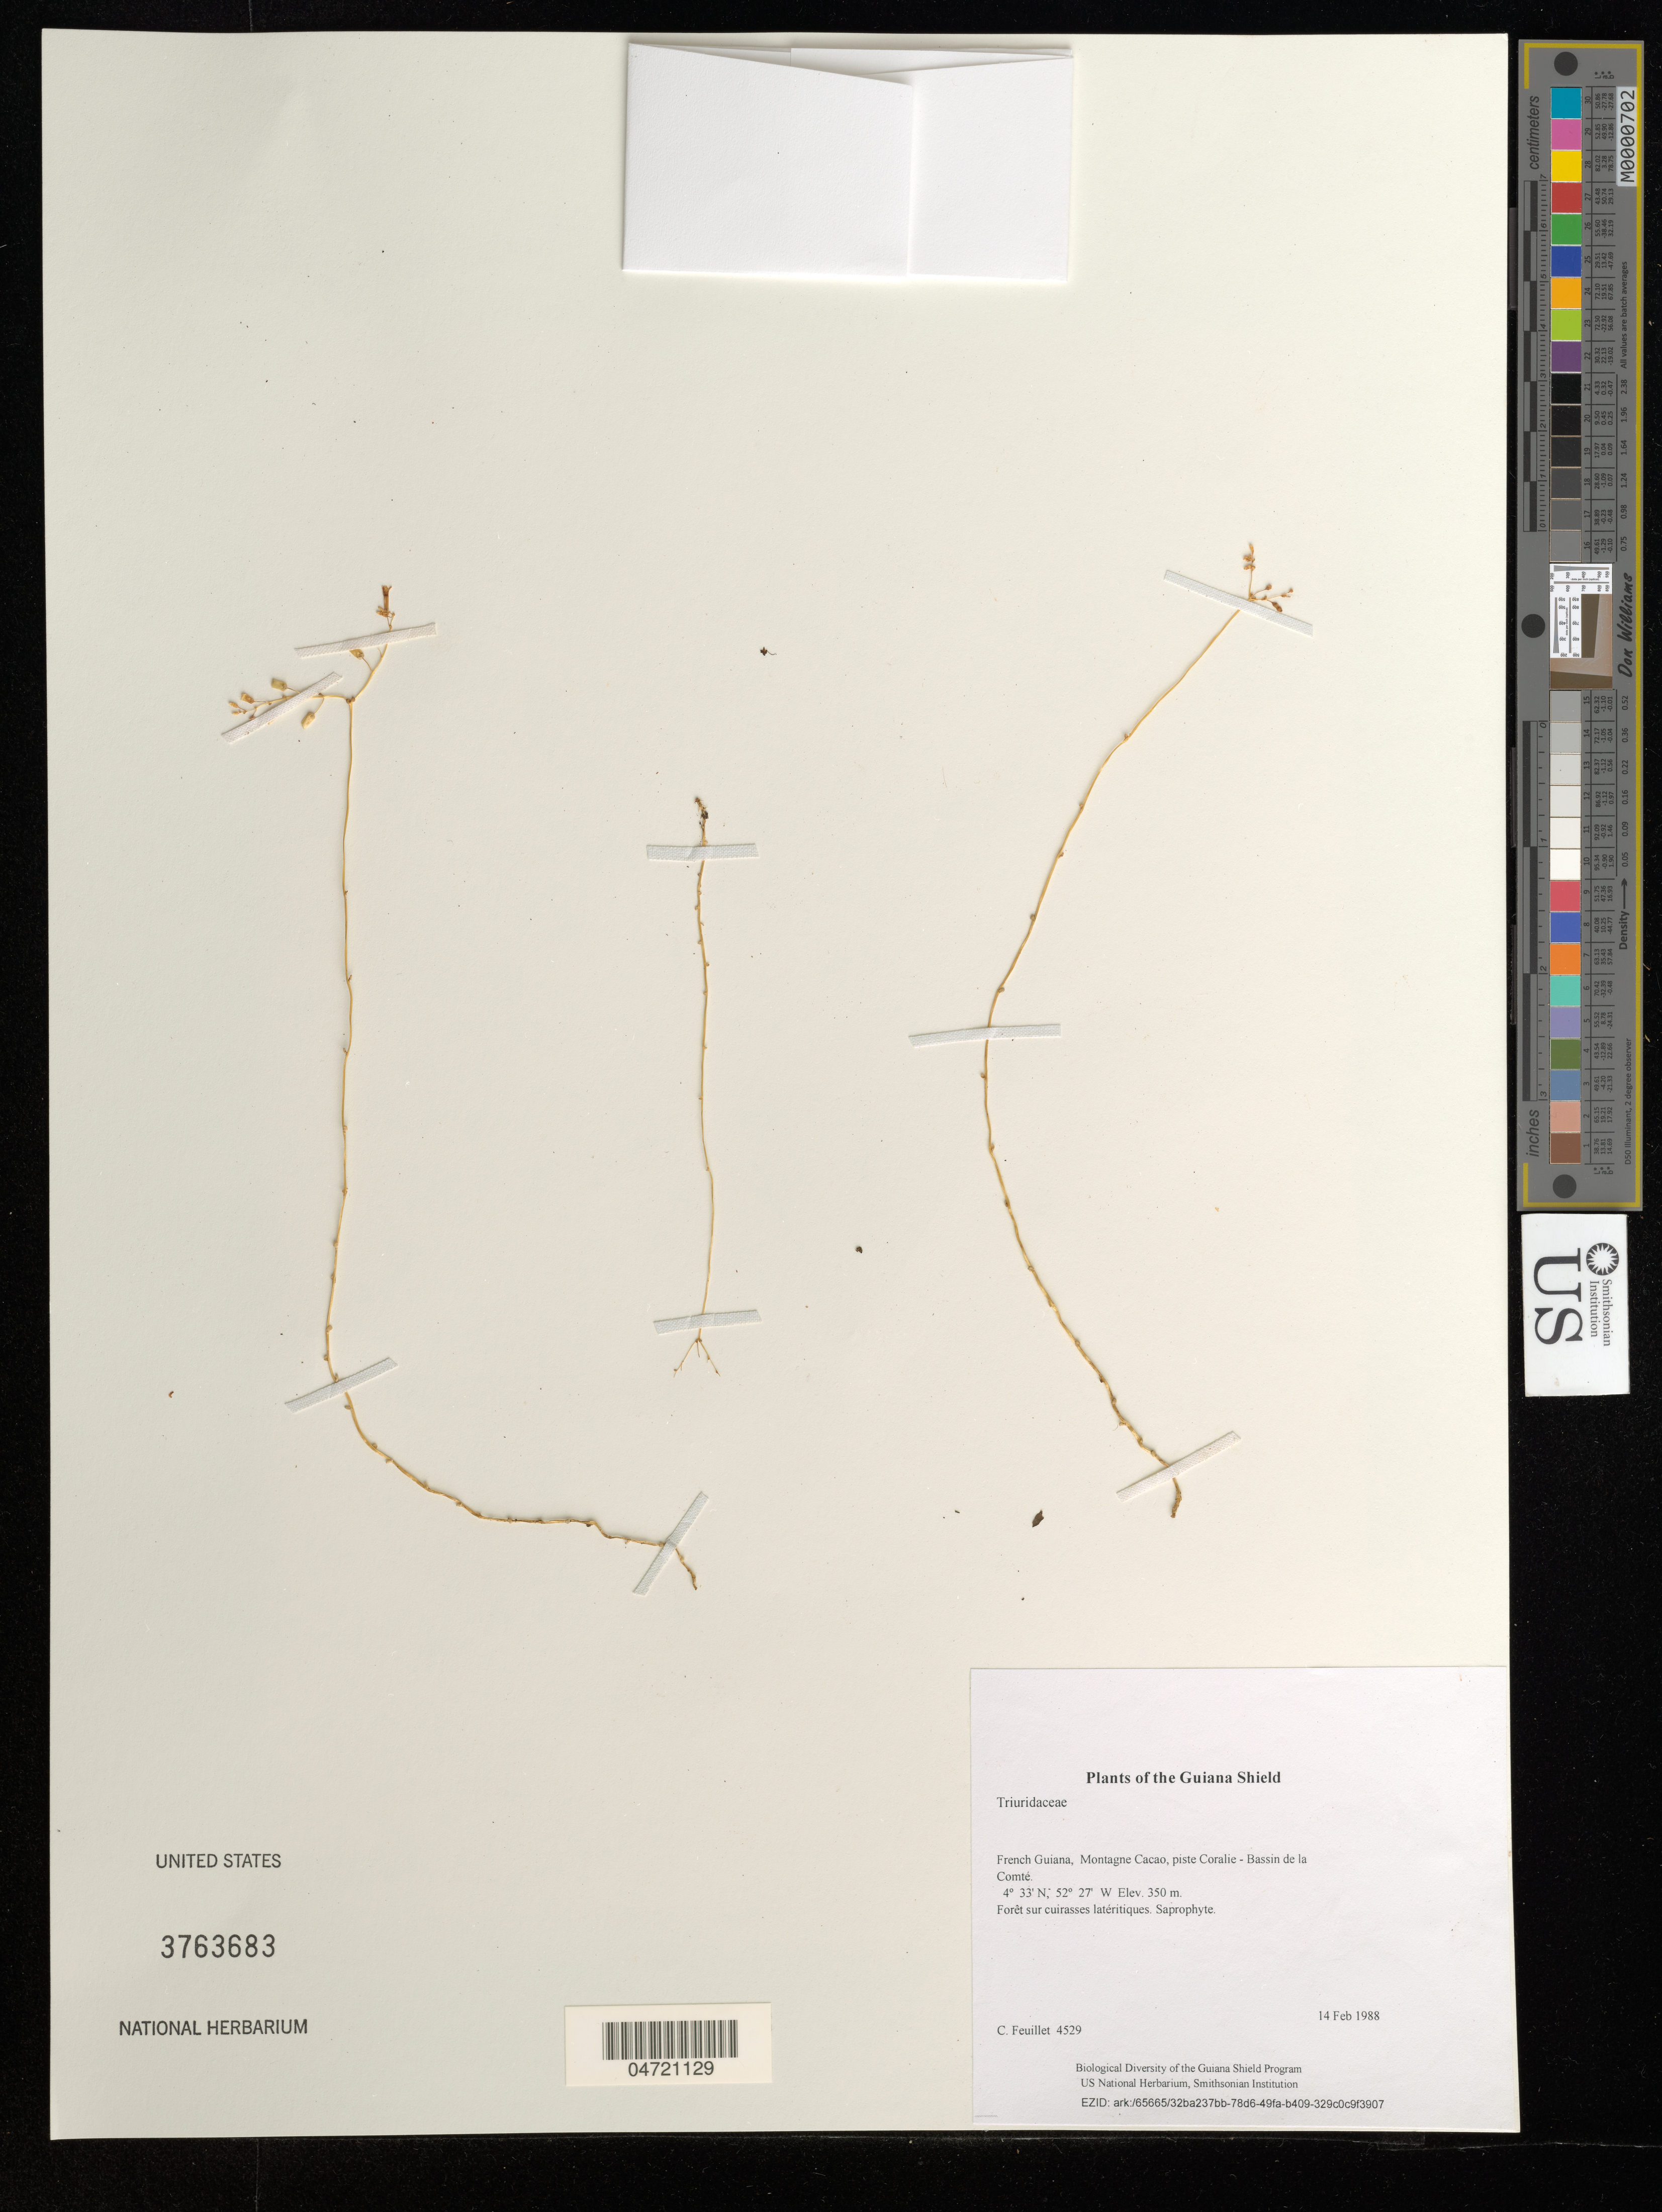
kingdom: Plantae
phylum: Tracheophyta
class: Liliopsida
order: Pandanales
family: Triuridaceae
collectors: C. Feuillet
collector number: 4529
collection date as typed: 14 Feb 1988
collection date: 1988-02-14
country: French Guiana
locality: Montagne Cacao, piste Coralie - Bassin de la Comté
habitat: Forêt sur cuirasses latéritiques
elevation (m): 350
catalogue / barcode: US 3763683